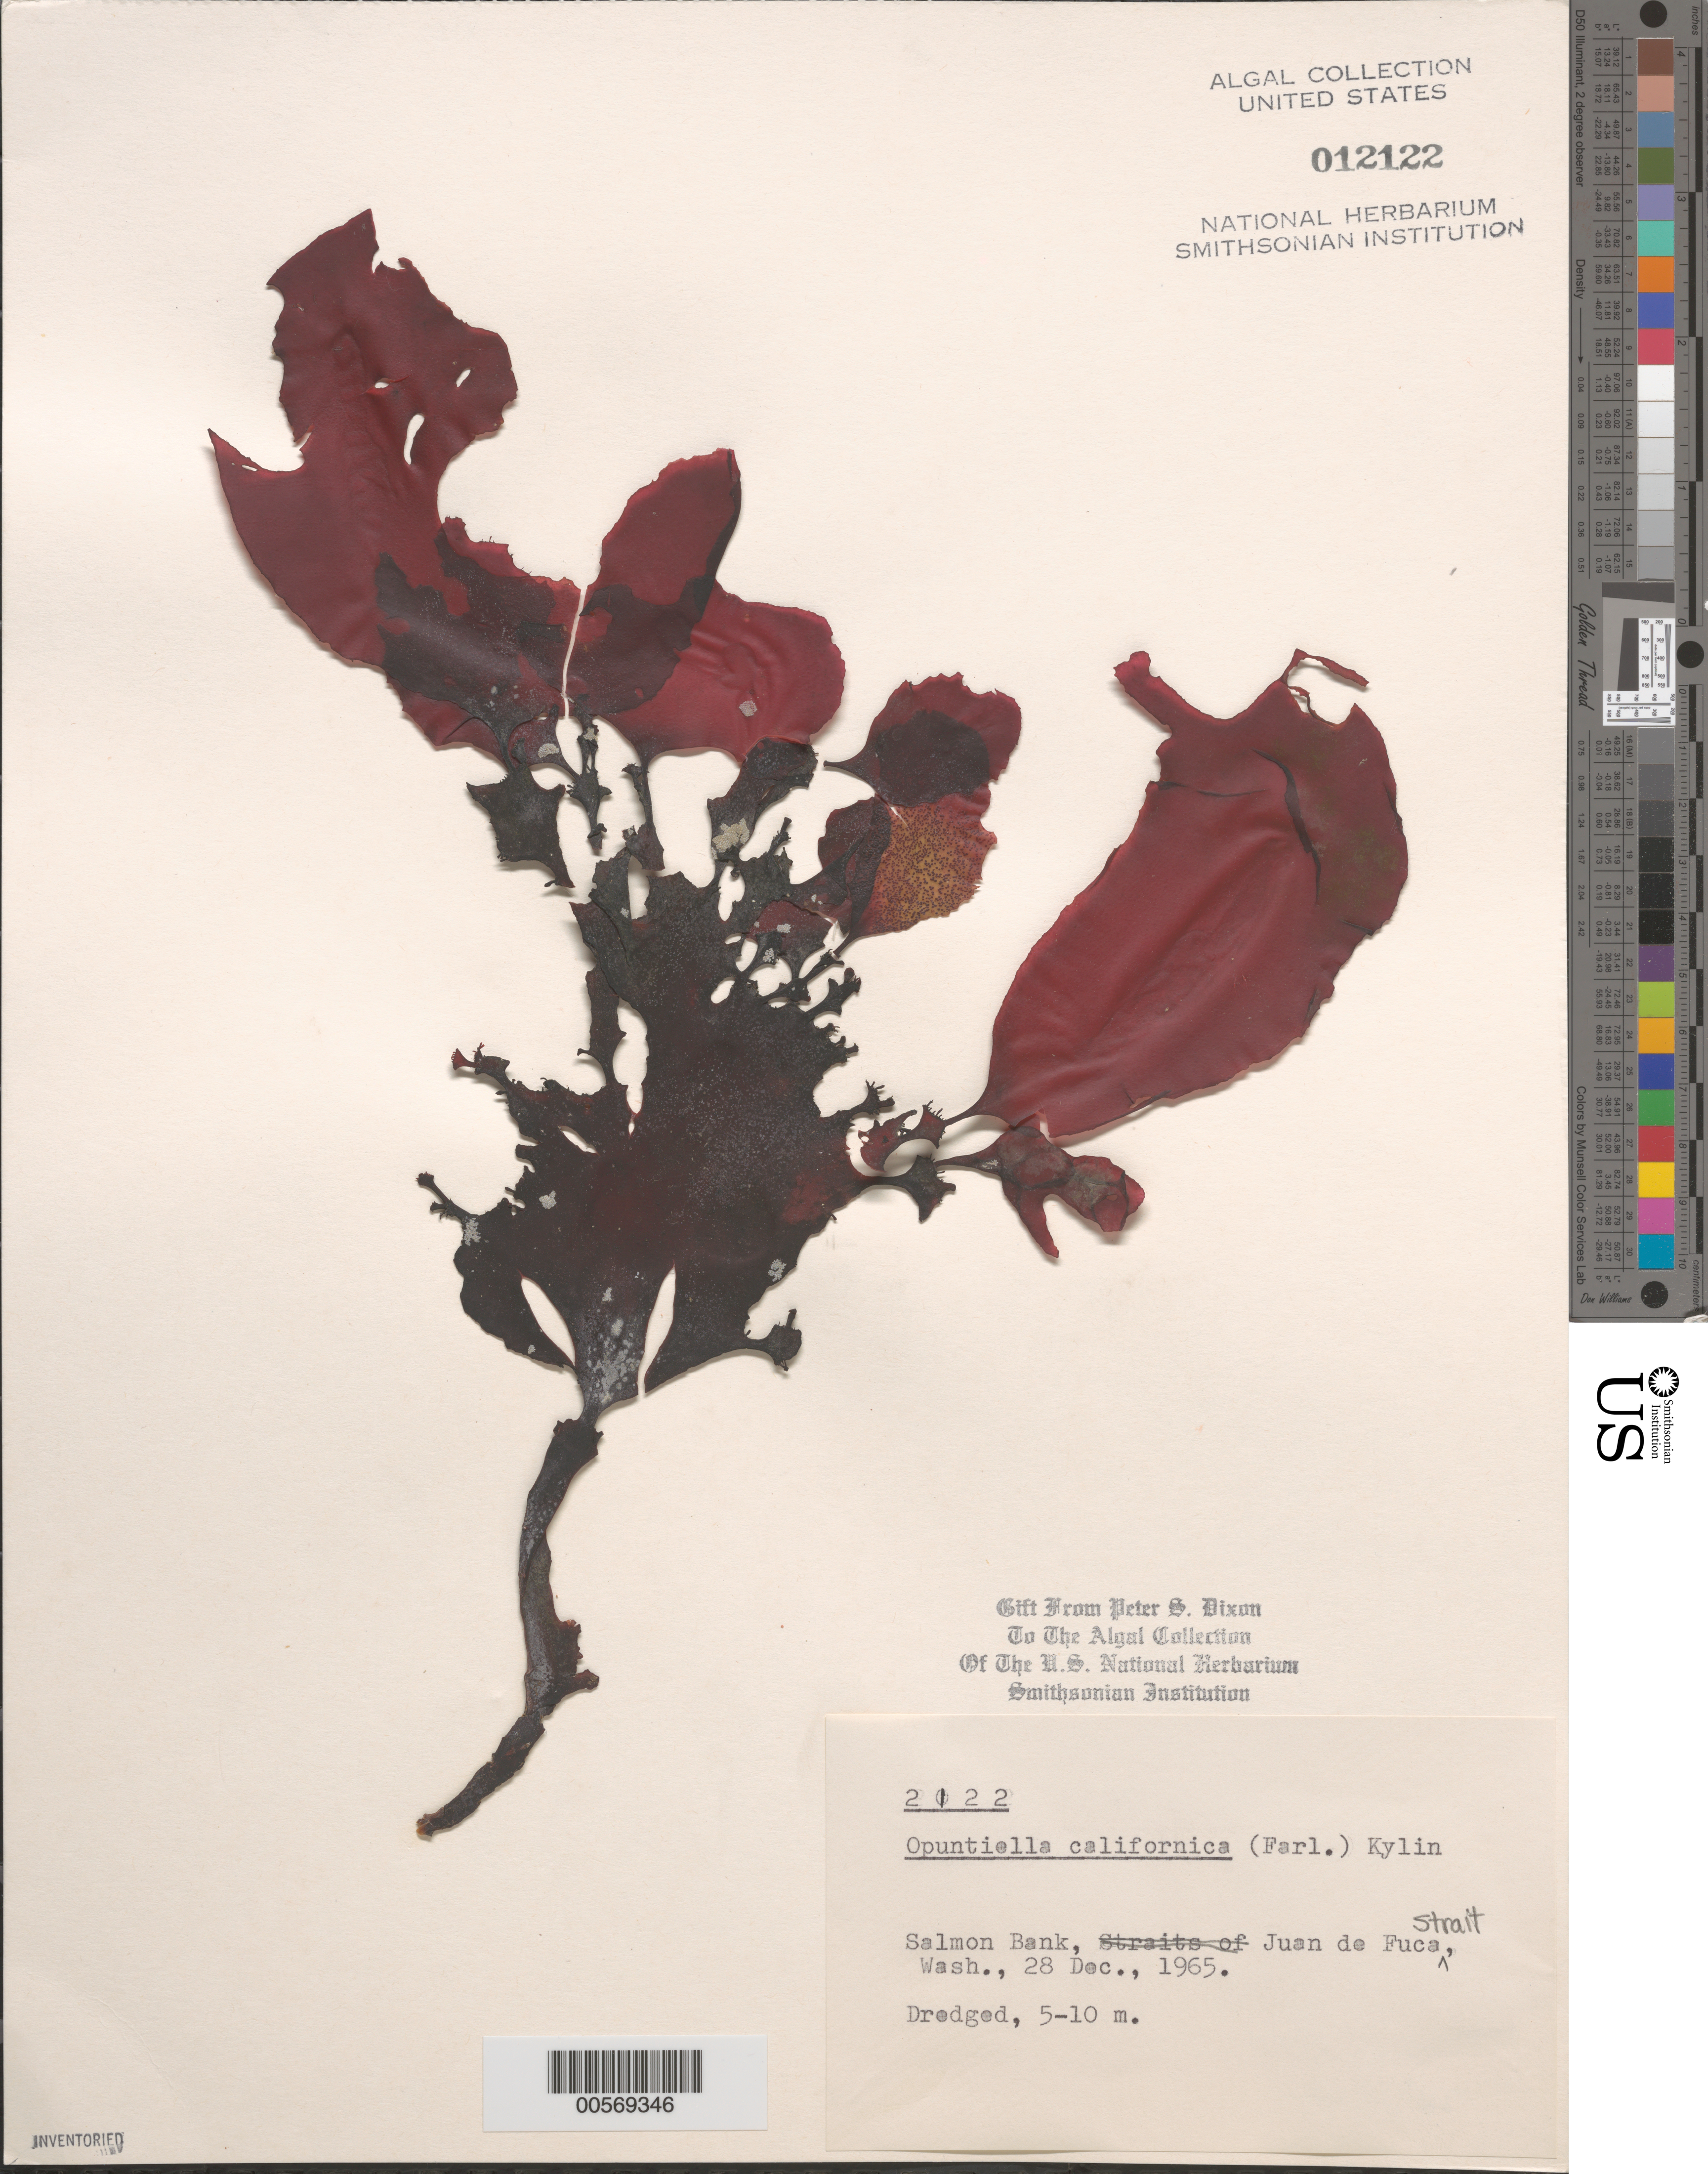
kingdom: Plantae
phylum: Rhodophyta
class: Florideophyceae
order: Gigartinales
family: Furcellariaceae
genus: Opuntiella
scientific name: Opuntiella californica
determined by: Dixon, P. S.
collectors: P. S. Dixon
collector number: PSD 2122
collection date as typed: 28 Dec 1965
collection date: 1965-12-28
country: United States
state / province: Washington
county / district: San Juan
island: San Juan Islands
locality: Salmon Bank, Strait of Juan de Fuca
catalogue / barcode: US 12122